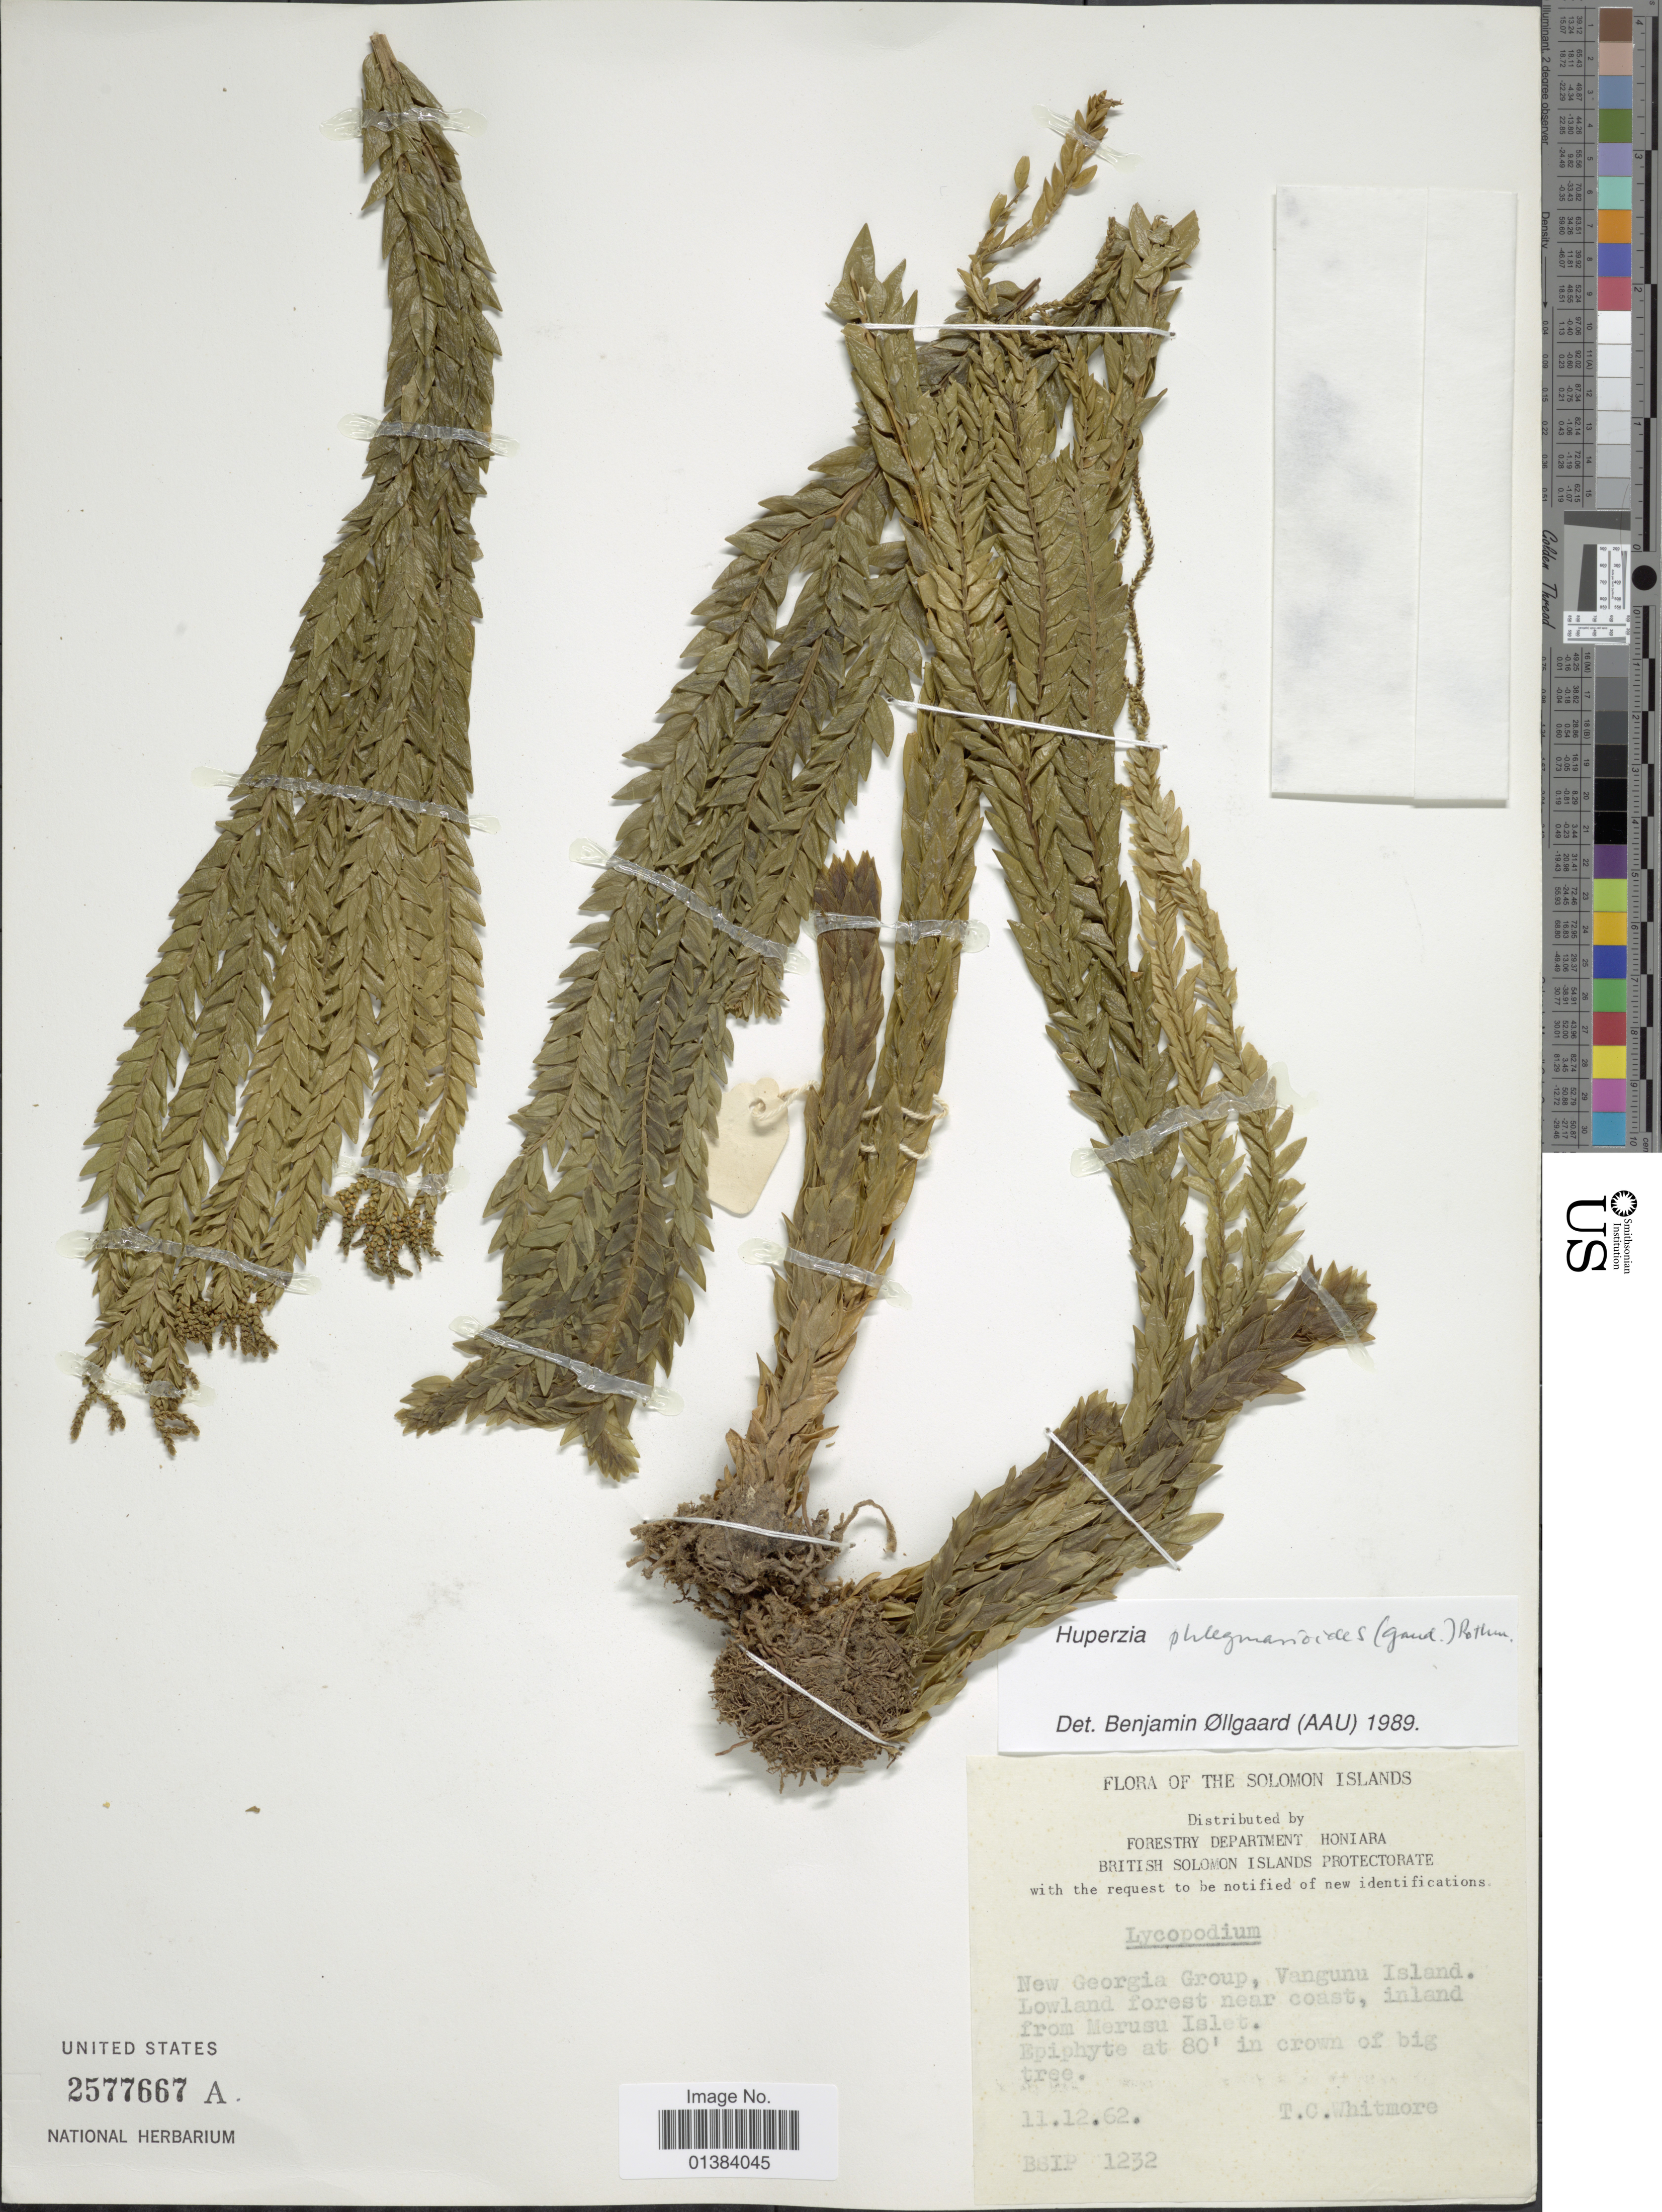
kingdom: Plantae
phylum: Tracheophyta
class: Lycopodiopsida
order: Lycopodiales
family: Lycopodiaceae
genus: Phlegmariurus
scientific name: Phlegmariurus phlegmarioides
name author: (Gaudich.) A. R. Field & Bostock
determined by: Field, A. R.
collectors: T. C. Whitmore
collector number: BSIP 1232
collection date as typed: Transcribed d/m/y: 11/12/62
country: Solomon Islands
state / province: Solomon Islands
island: New Georgia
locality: New Georgia Group, Vangunu Island. Lowland forest near coast, inland from Merusu Islet.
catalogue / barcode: US 2577667A